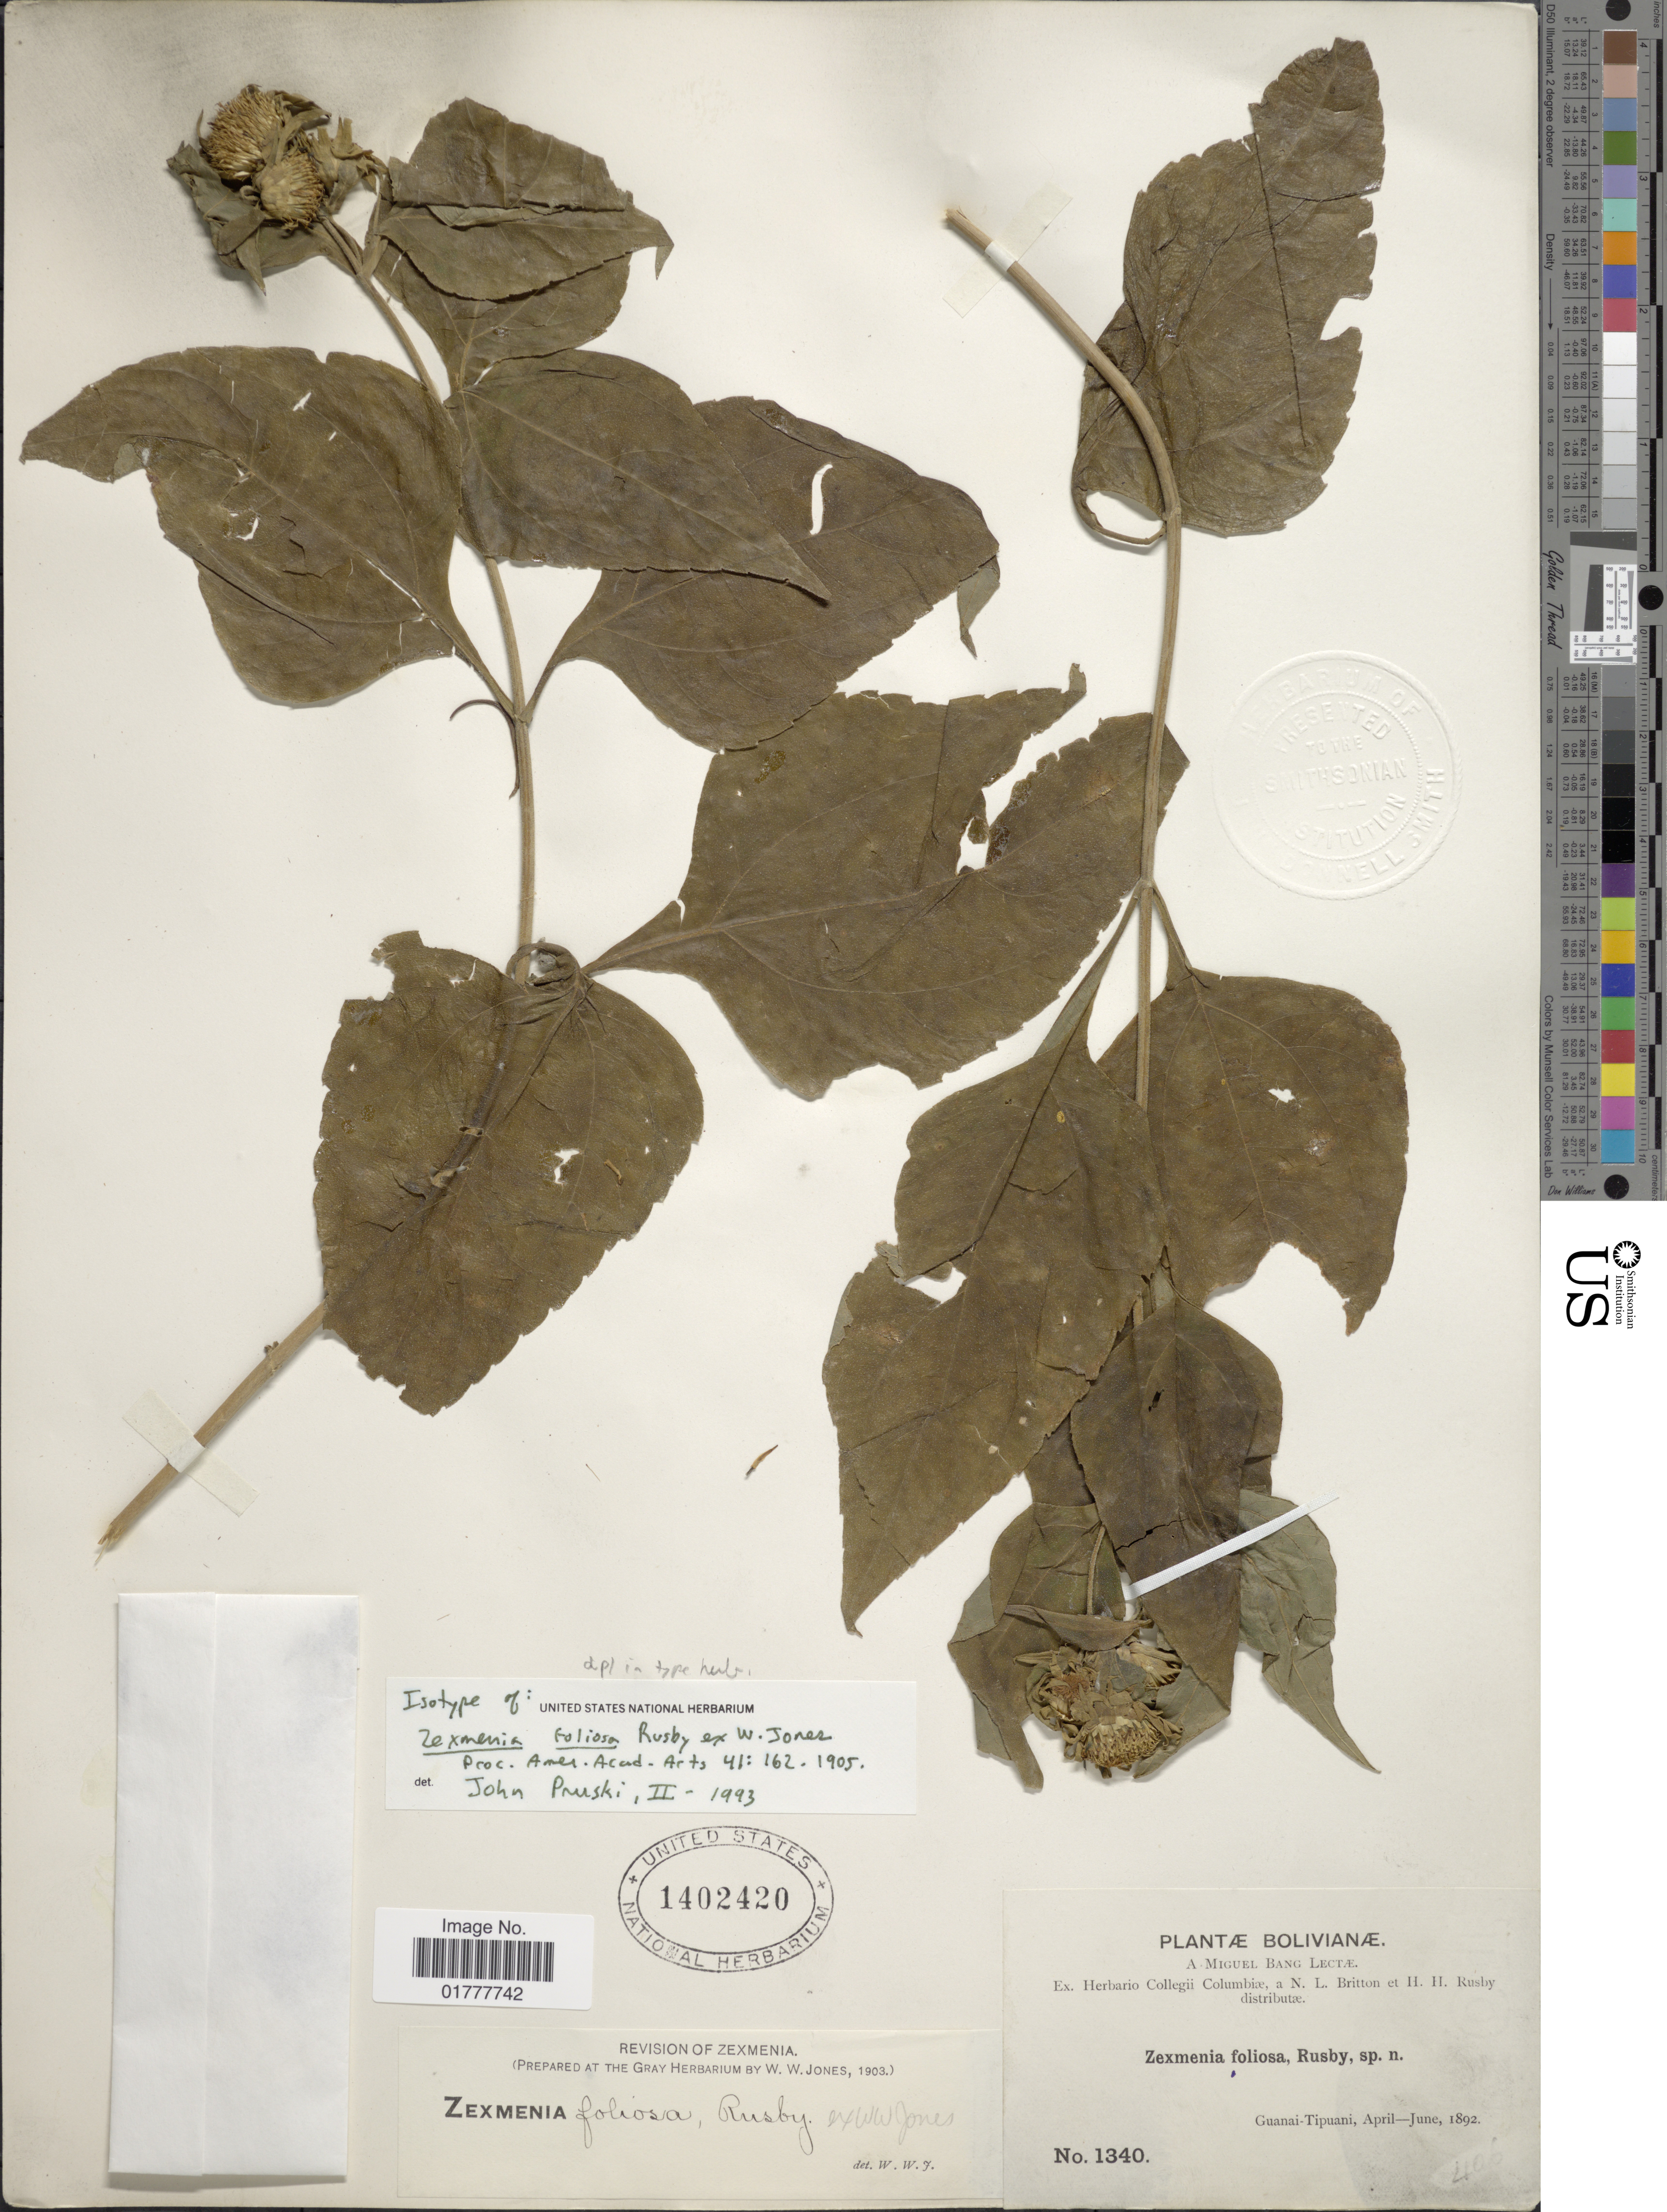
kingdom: Plantae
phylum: Tracheophyta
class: Magnoliopsida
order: Asterales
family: Asteraceae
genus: Zexmenia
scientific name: Zexmenia foliosa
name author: Rusby ex W.W. Jones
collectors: M. Bang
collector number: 1340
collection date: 1892-04/1892-06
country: Bolivia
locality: Cuanai-Tipuani.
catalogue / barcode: US 1402420